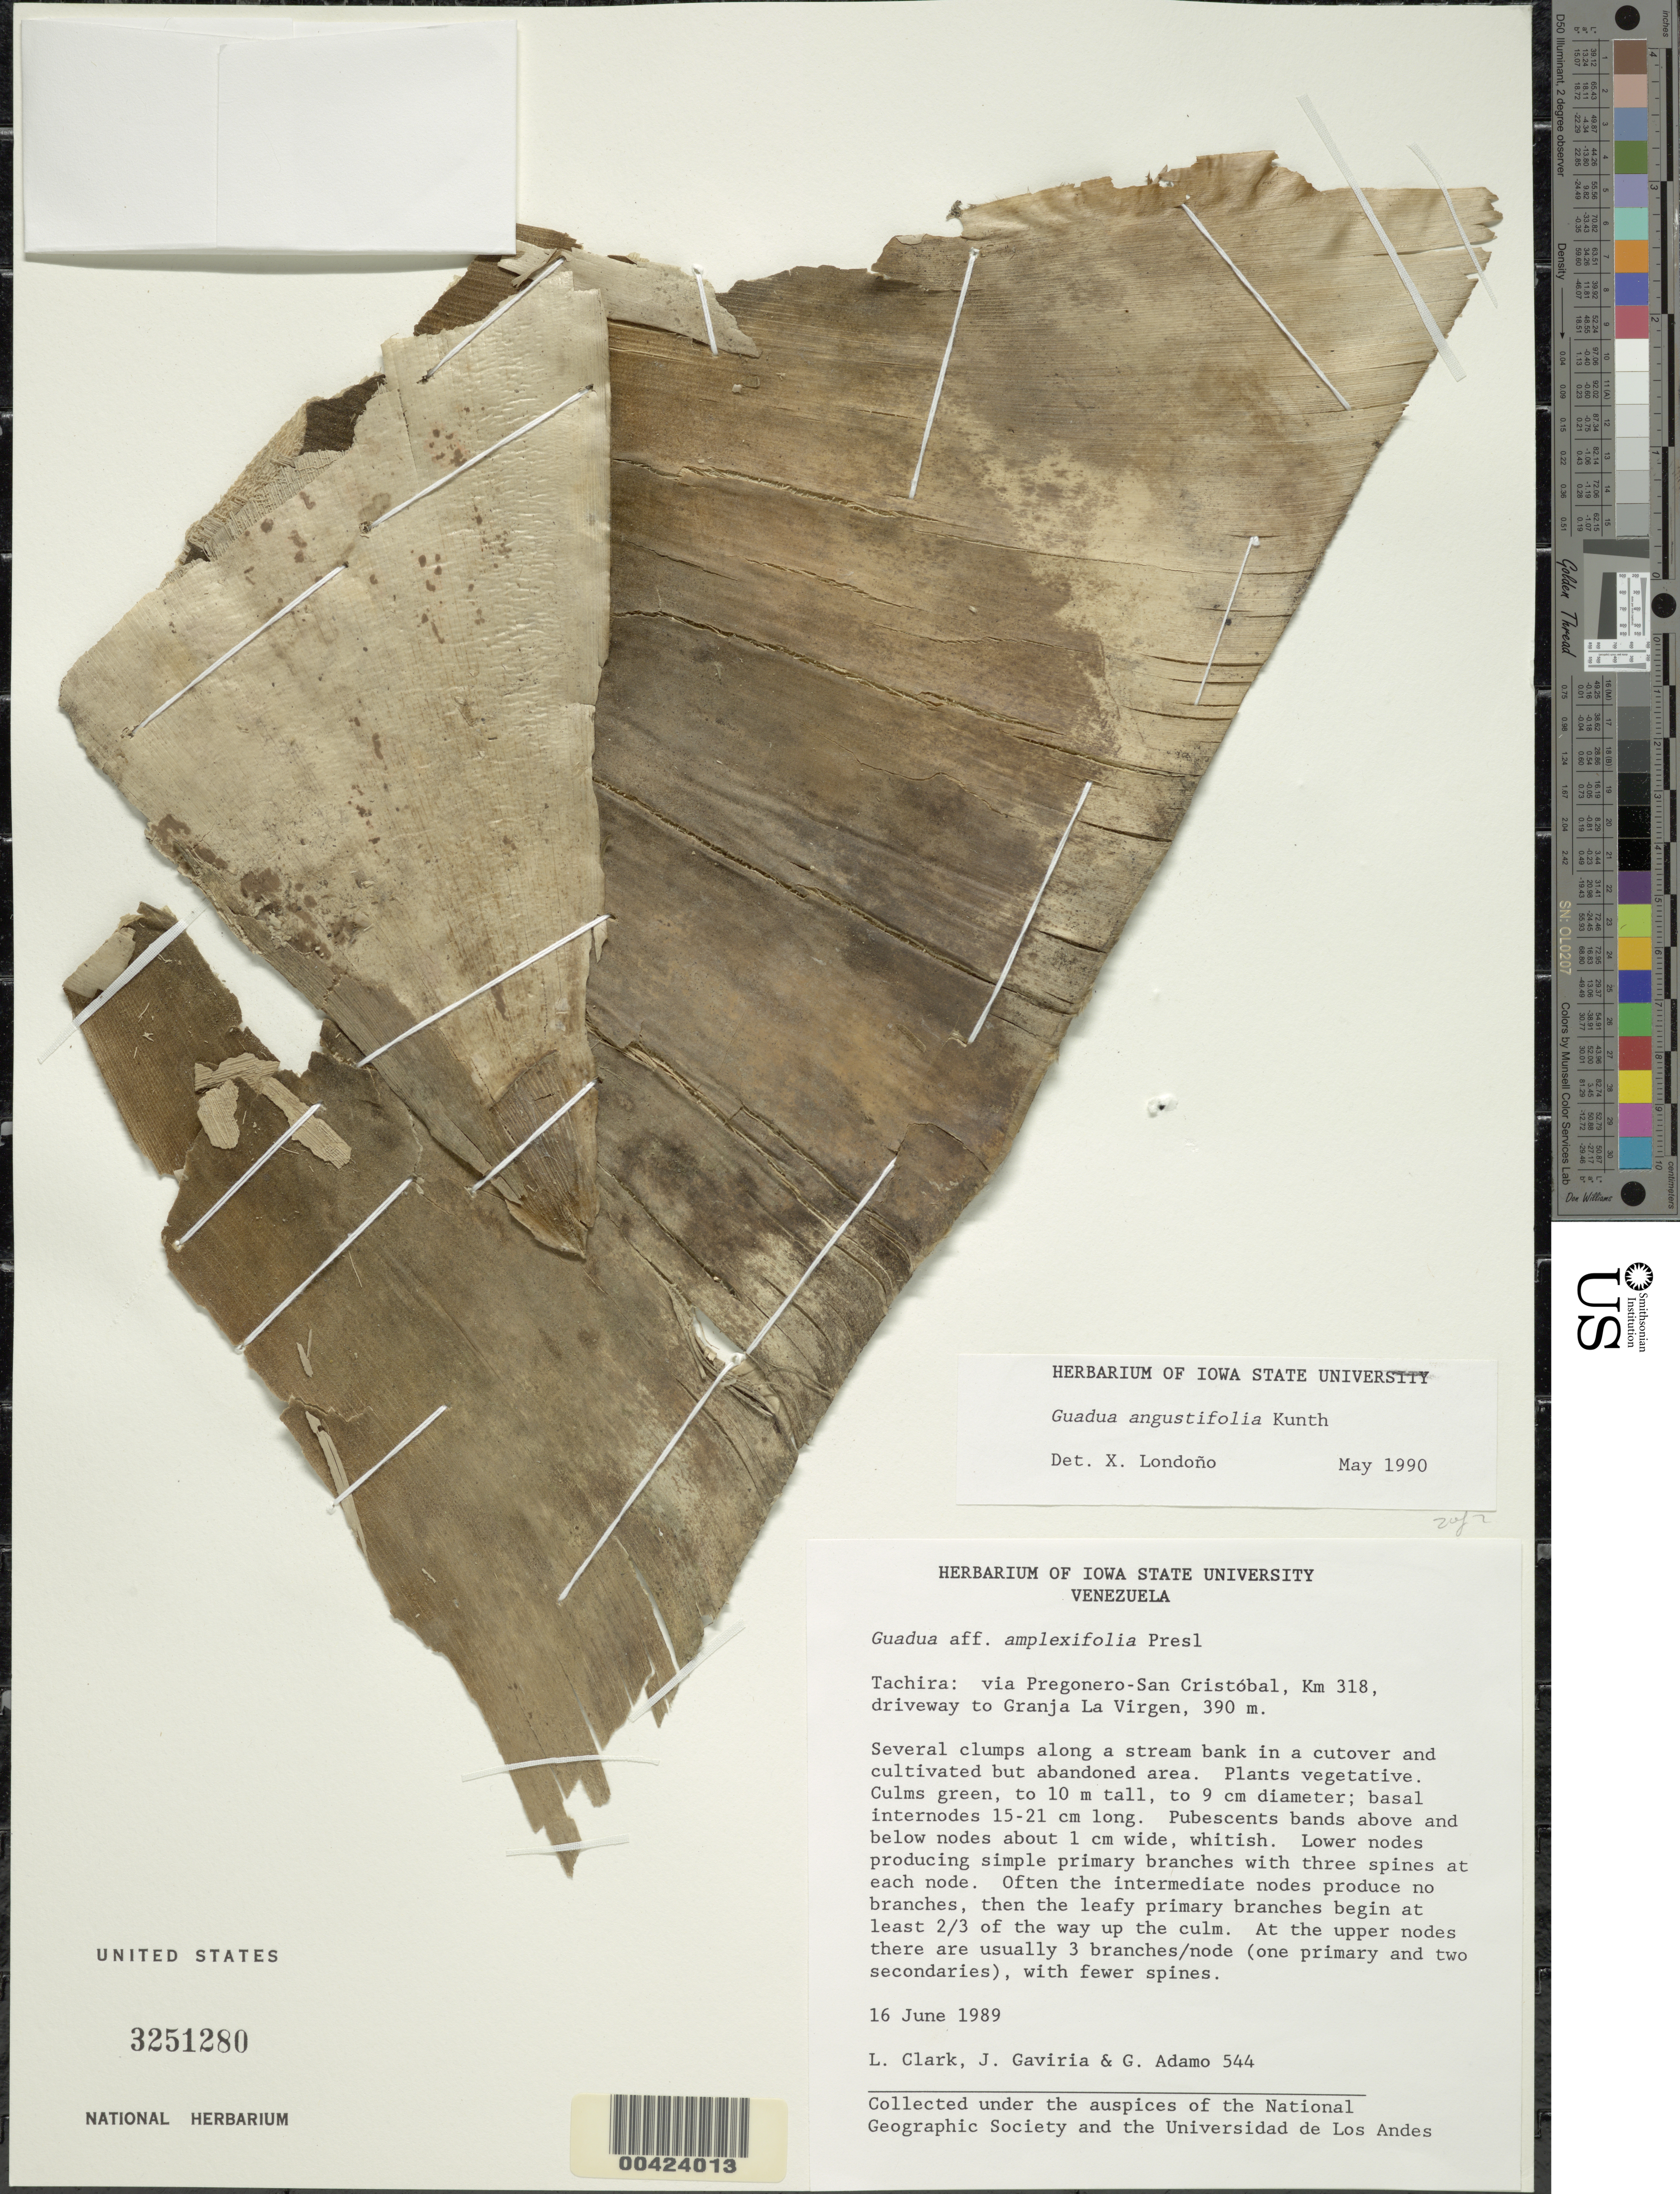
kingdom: Plantae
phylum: Tracheophyta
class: Liliopsida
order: Poales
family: Poaceae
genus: Guadua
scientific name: Guadua angustifolia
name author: Kunth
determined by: Londoño, X., (TULV), Jardin Botanico "Juan Maria Cespedes"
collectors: L. G. Clark, J. Gaviria & G. Adamo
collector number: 544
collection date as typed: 16 Jun 1989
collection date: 1989-06-16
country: Venezuela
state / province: Tachira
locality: Via pregonero - san cristobal, km 318 driveway to granja la virgen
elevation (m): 390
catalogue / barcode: US 3251280